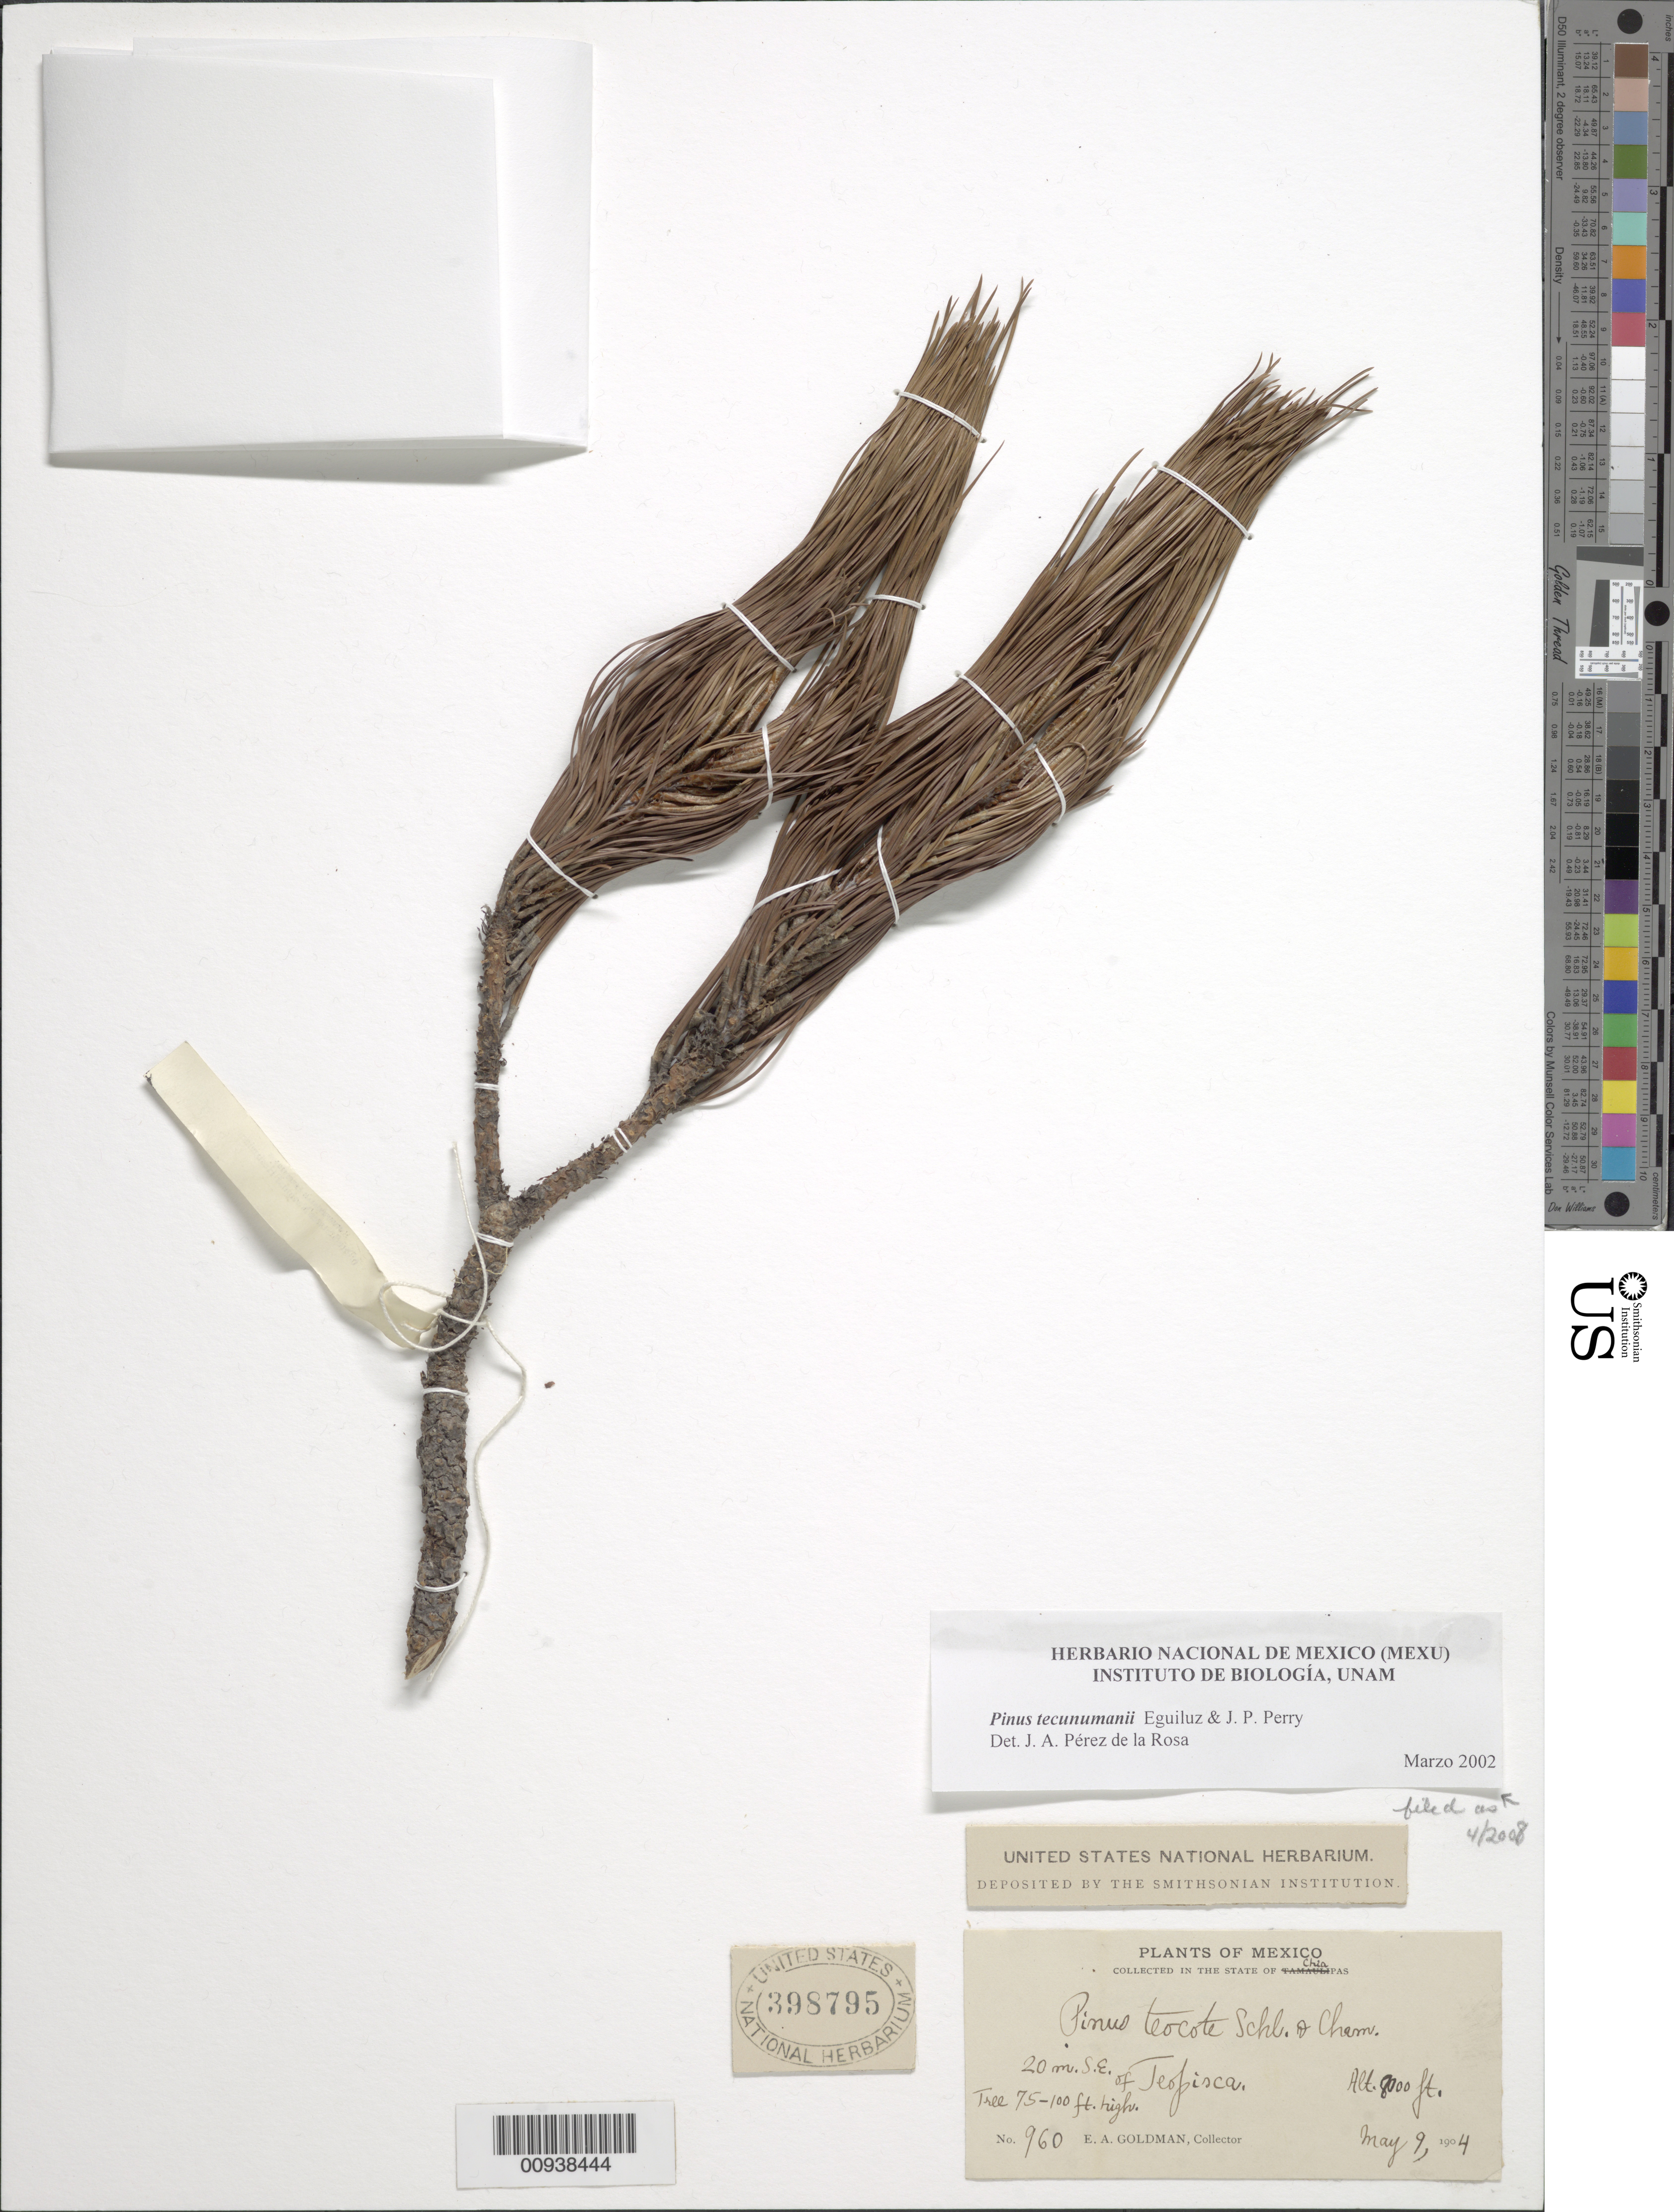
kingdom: Plantae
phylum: Tracheophyta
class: Pinopsida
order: Pinales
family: Pinaceae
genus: Pinus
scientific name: Pinus tecunumanii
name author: F. Schwerdtf. ex Eguiluz & J.P. Perry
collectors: E. A. Goldman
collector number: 960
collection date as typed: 09 May 1904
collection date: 1904-05-09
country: Mexico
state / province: Chiapas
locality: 20 mi. SE of Teopisca.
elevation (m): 2438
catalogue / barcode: US 398795